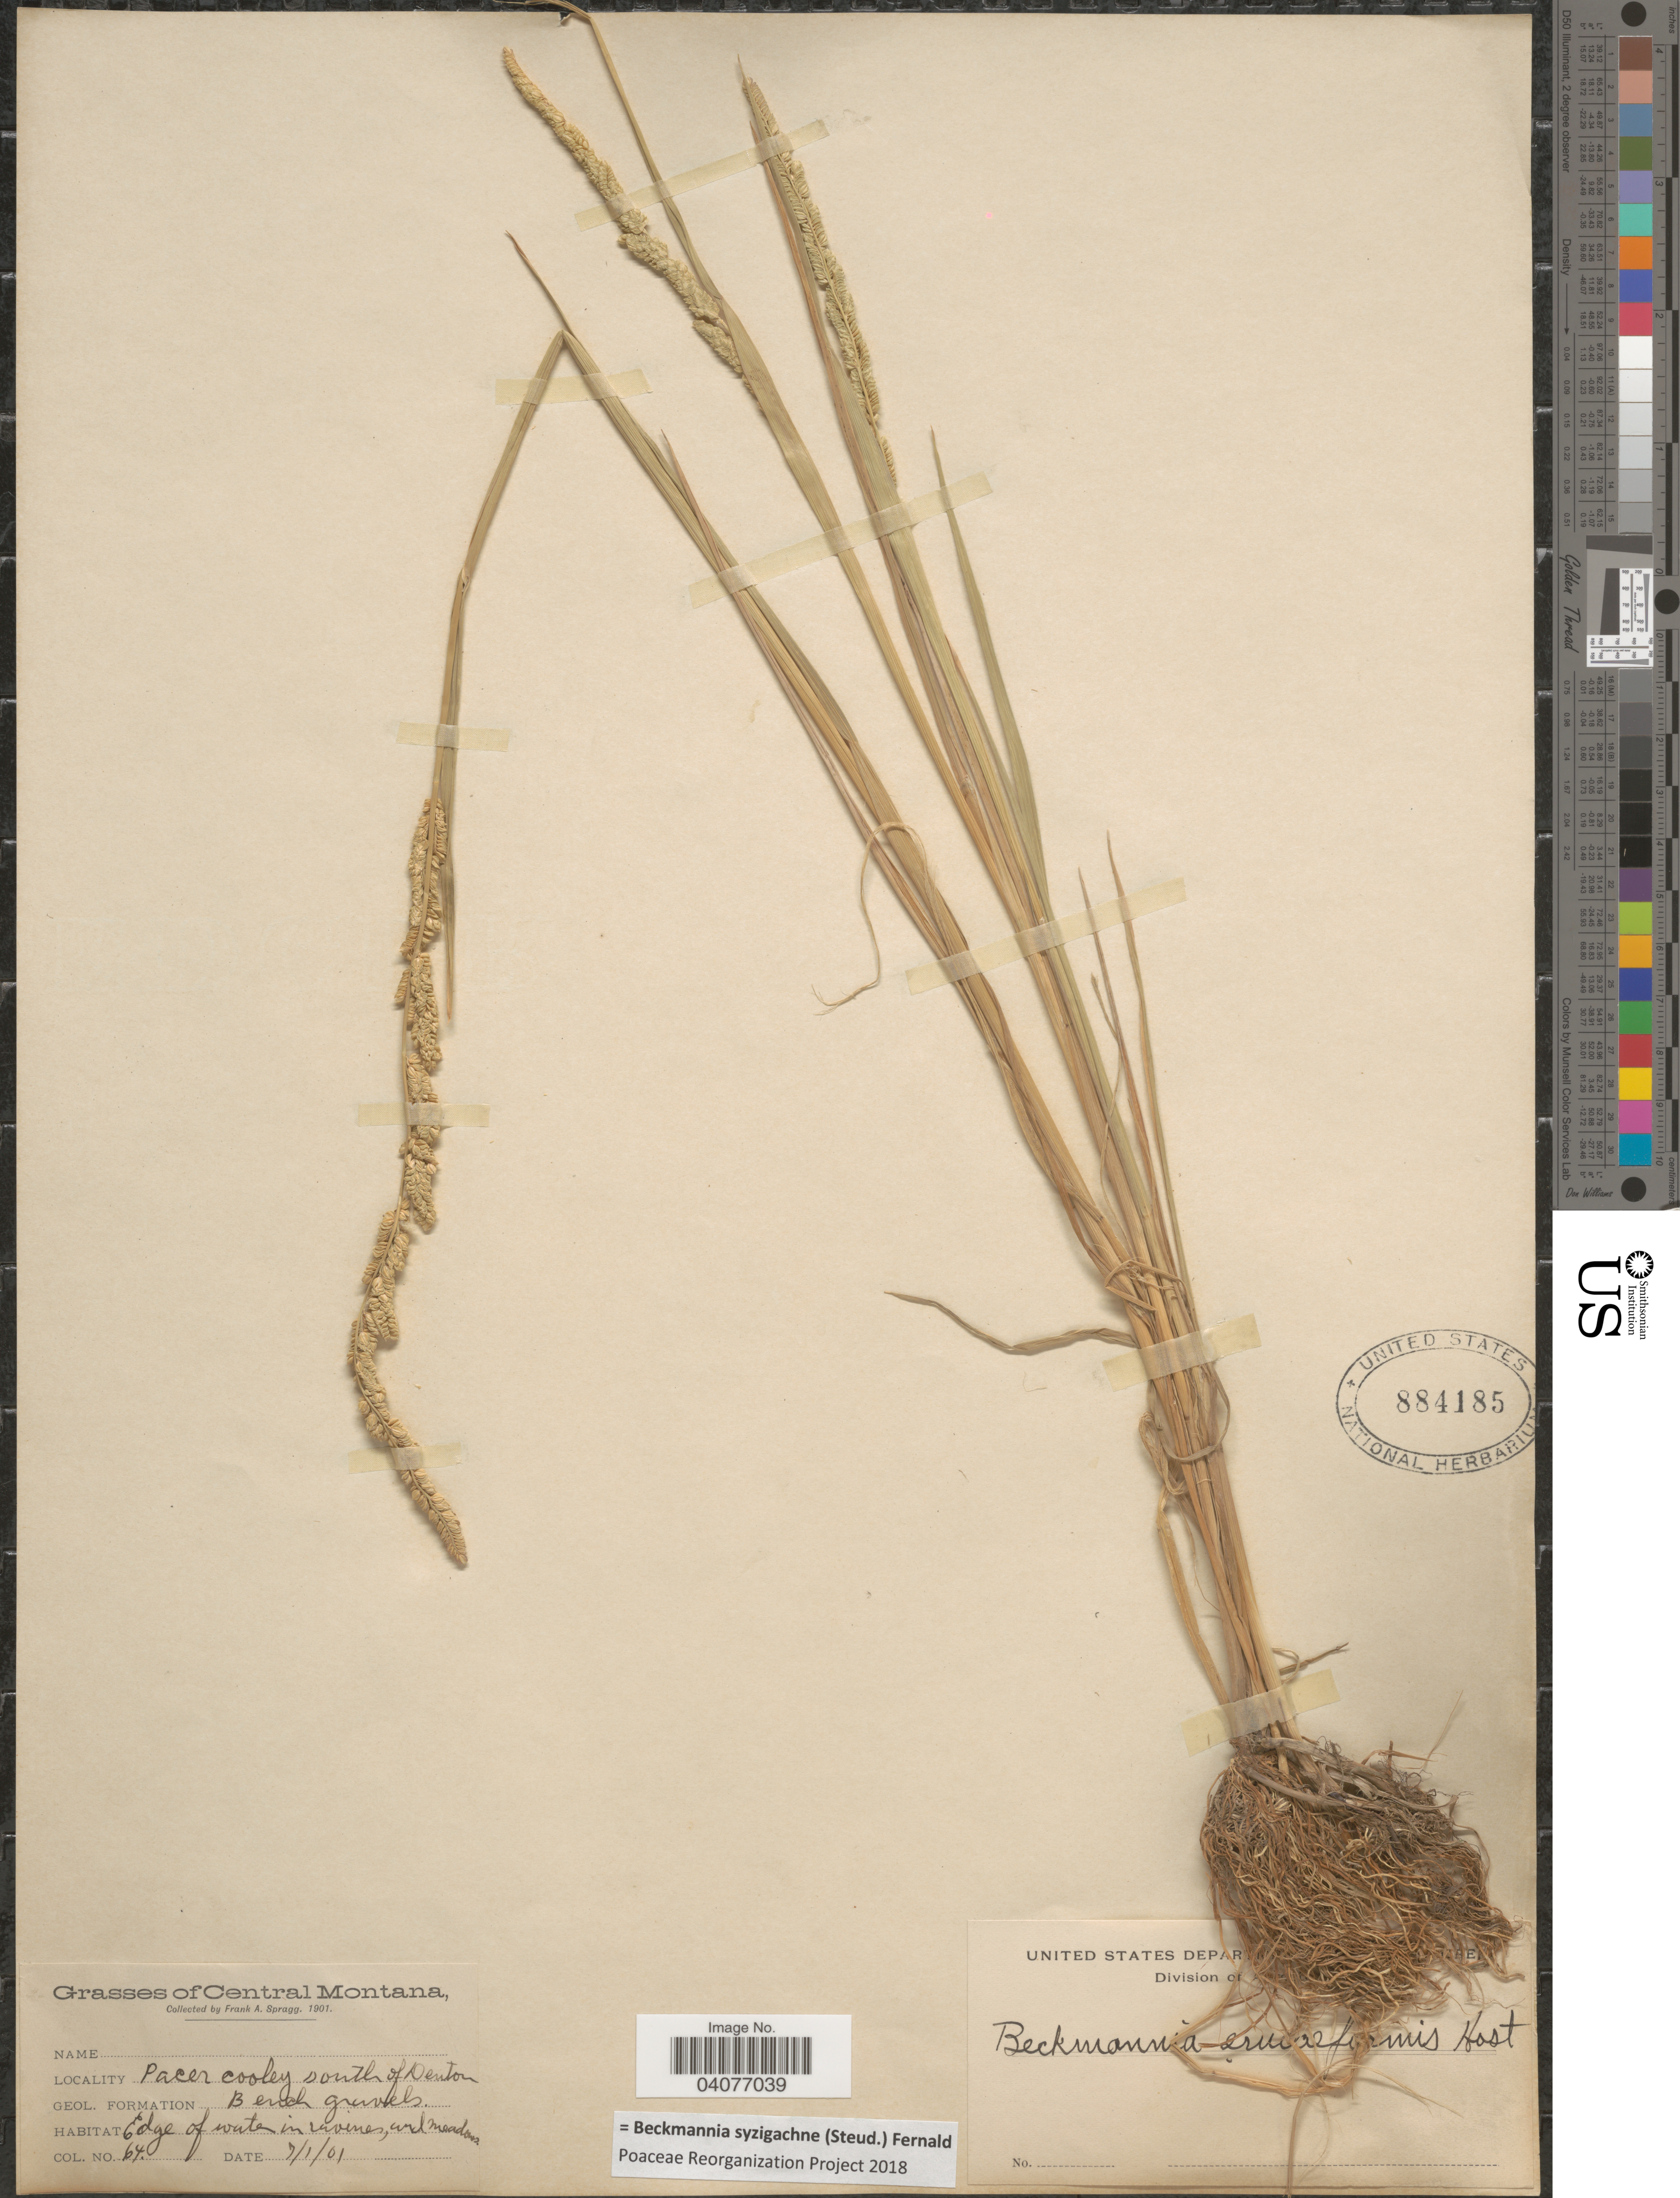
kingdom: Plantae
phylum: Tracheophyta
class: Liliopsida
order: Poales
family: Poaceae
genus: Beckmannia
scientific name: Beckmannia syzigachne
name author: (Steud.) Fernald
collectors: F. Spragg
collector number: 64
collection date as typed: Transcribed d/m/y: 1/7/1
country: United States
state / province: Montana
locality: Central Montana. Bench gravels. Edge of water in ravines and meadows.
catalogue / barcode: US 884185